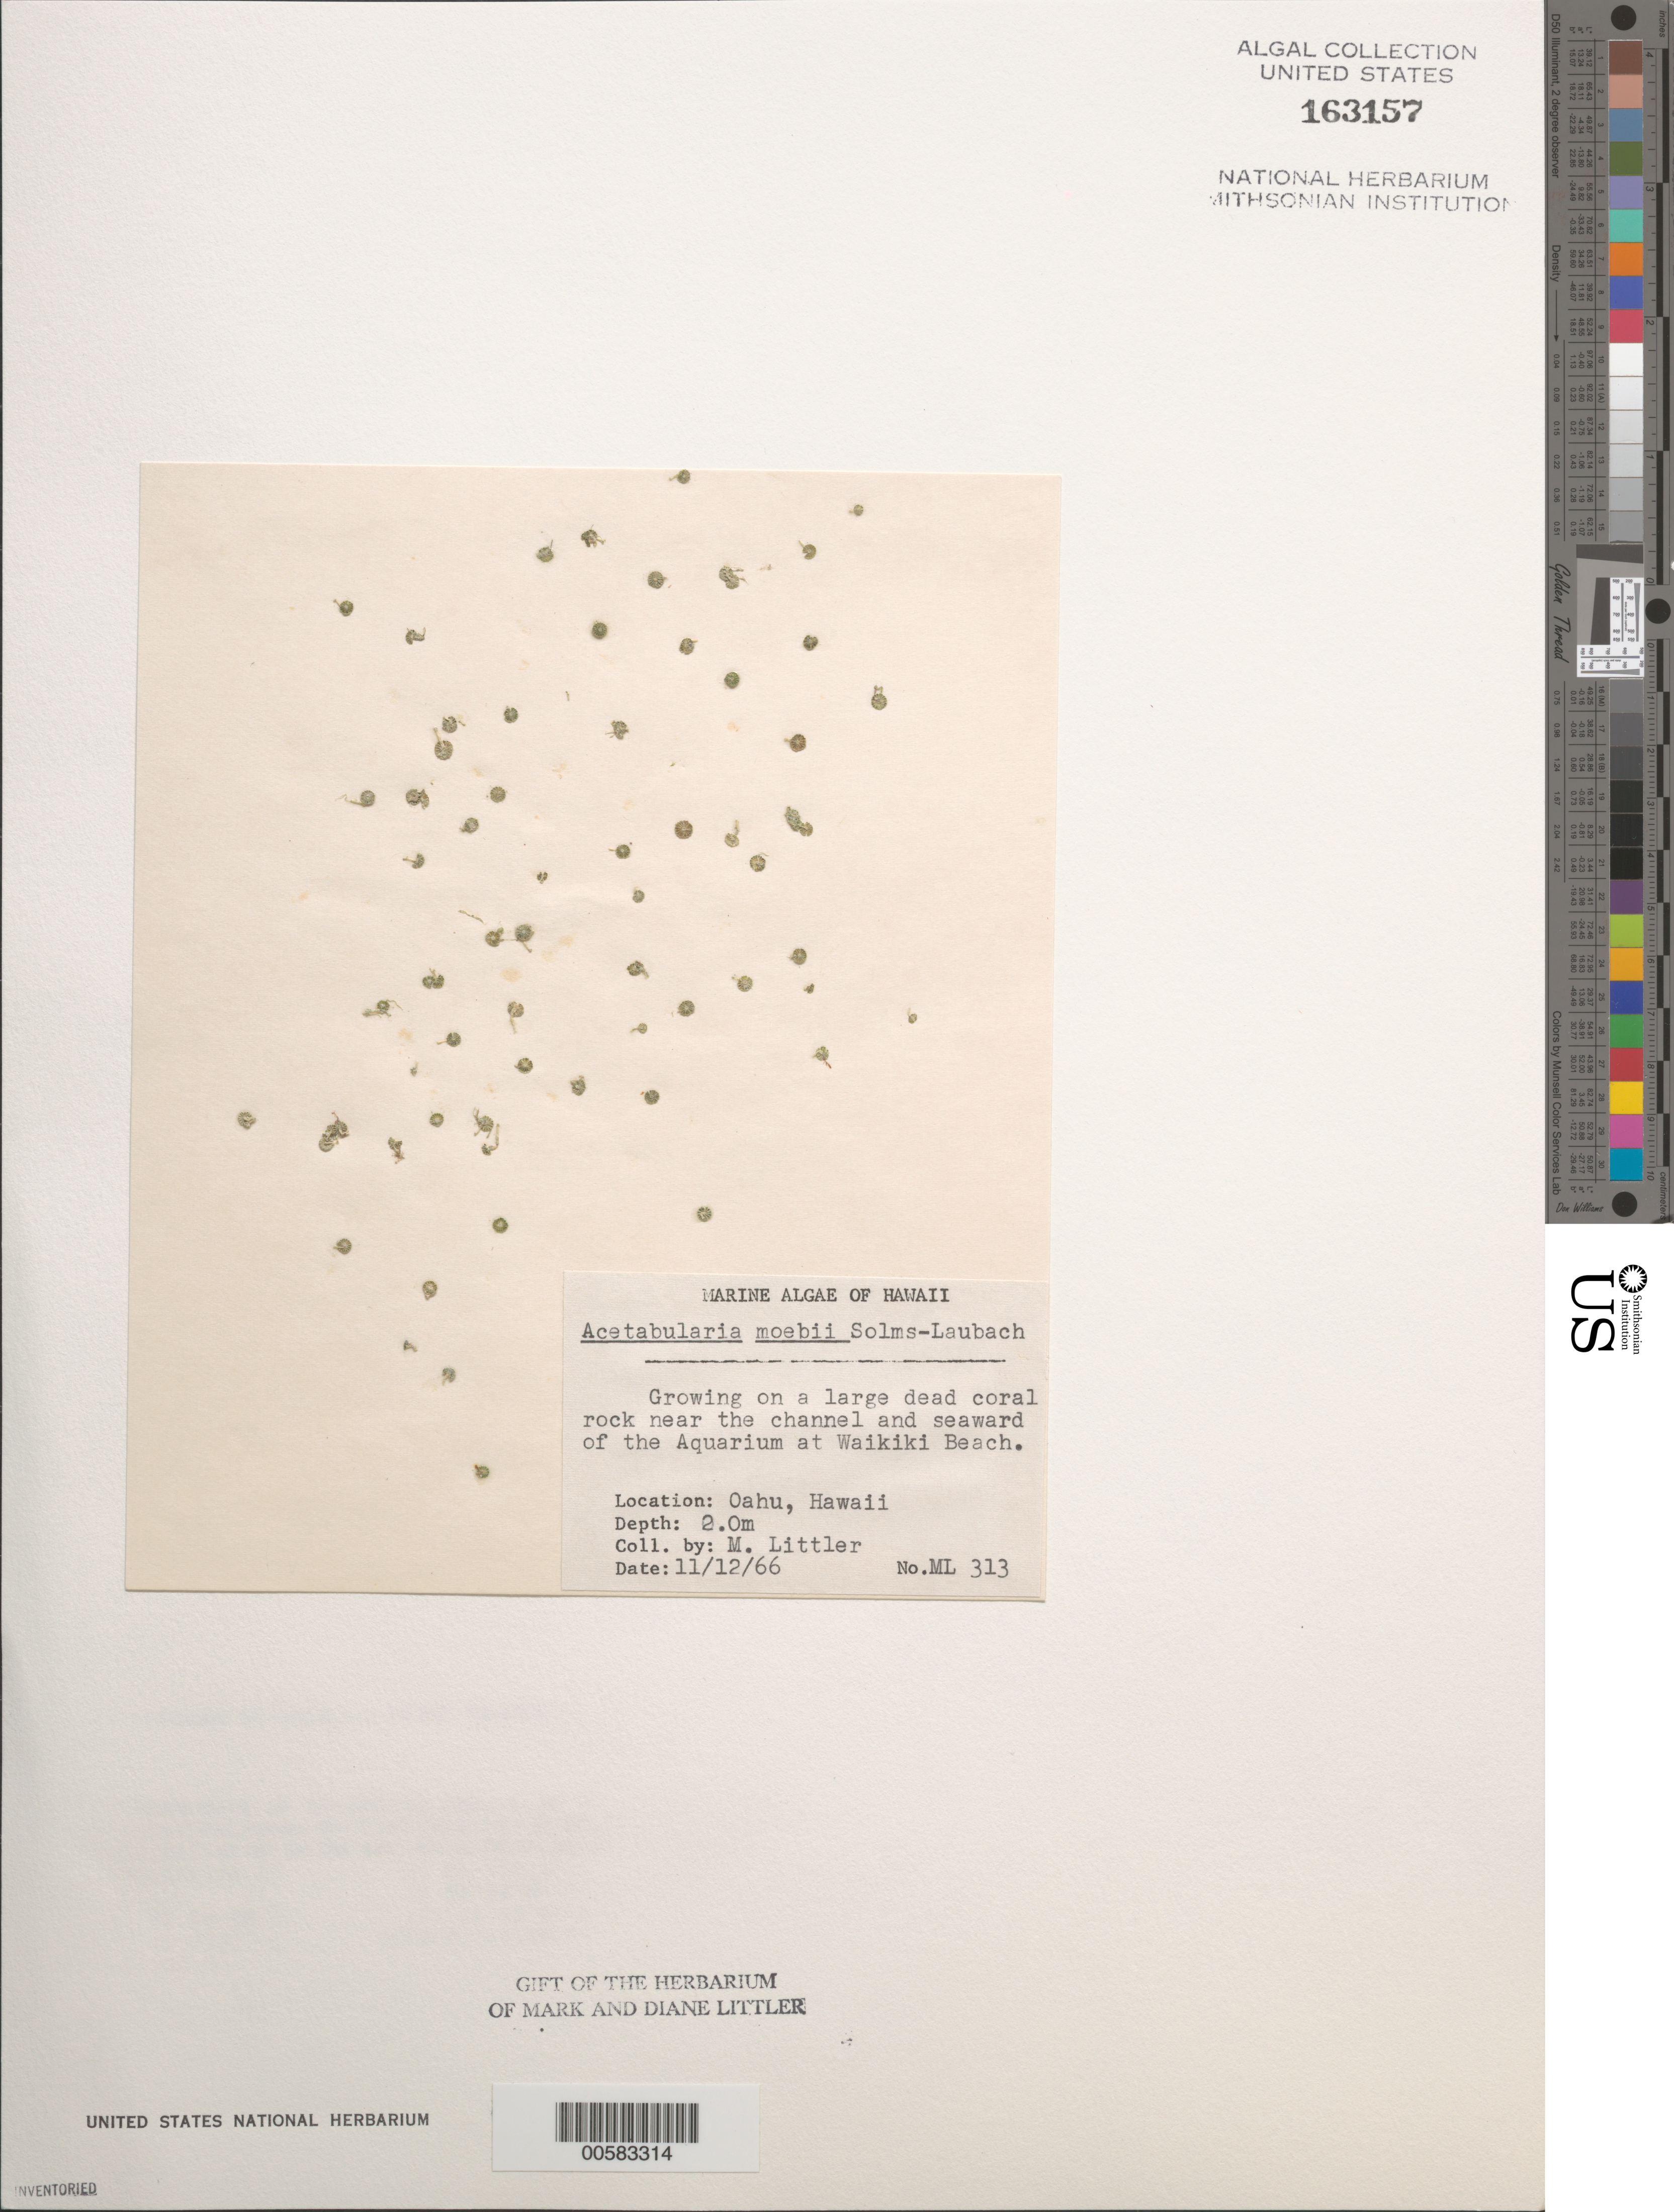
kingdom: Plantae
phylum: Chlorophyta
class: Ulvophyceae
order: Dasycladales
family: Polyphysaceae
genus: Parvocaulis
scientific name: Parvocaulis parvulus (Solms) S. Berger et al.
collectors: M. M. Littler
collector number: ML 313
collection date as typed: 12 Nov 1966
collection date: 1966-11-12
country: United States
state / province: Hawaii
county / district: Honolulu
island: Oahu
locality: Waikiki Beach near Aquarium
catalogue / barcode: US 163157